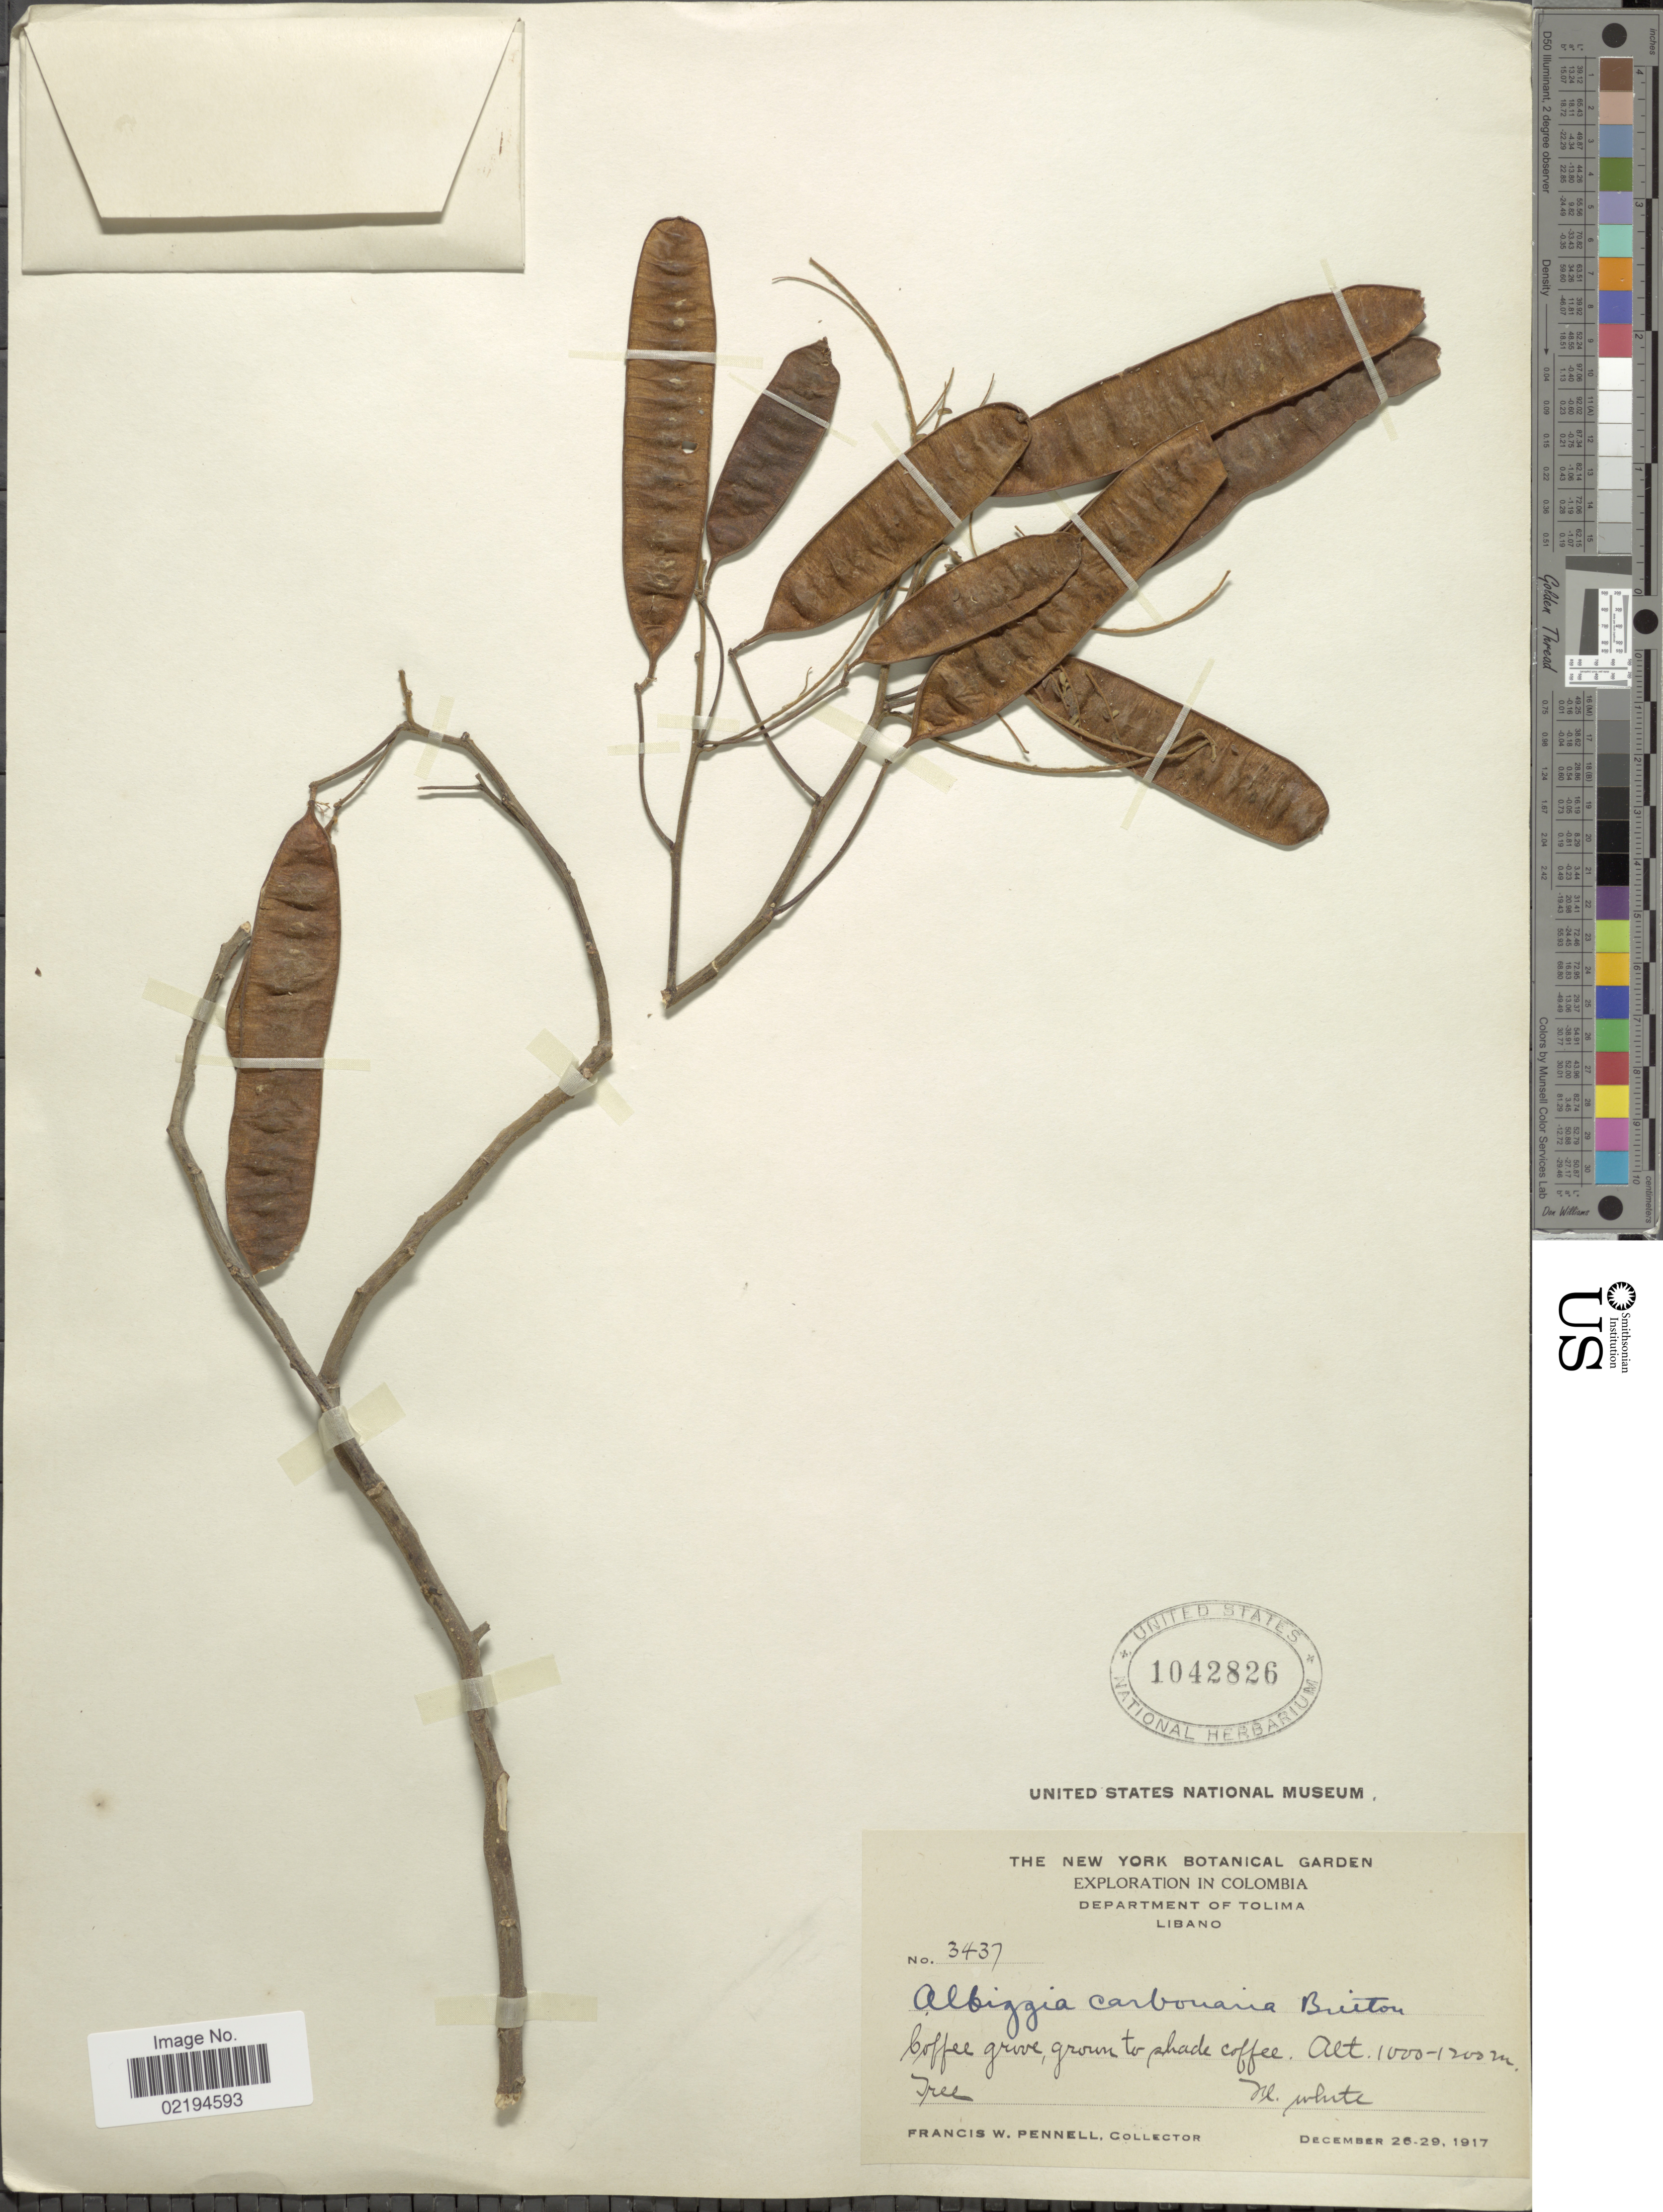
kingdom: Plantae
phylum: Tracheophyta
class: Magnoliopsida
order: Fabales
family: Fabaceae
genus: Pseudosamanea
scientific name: Pseudosamanea carbonaria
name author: (Britton) Koenen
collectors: F. W. Pennell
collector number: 3437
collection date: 1917-12-26/1917-12-29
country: Colombia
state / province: Tolima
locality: Libano, Coffee grove, grown to shade coffee.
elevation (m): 1000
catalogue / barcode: US 1042826